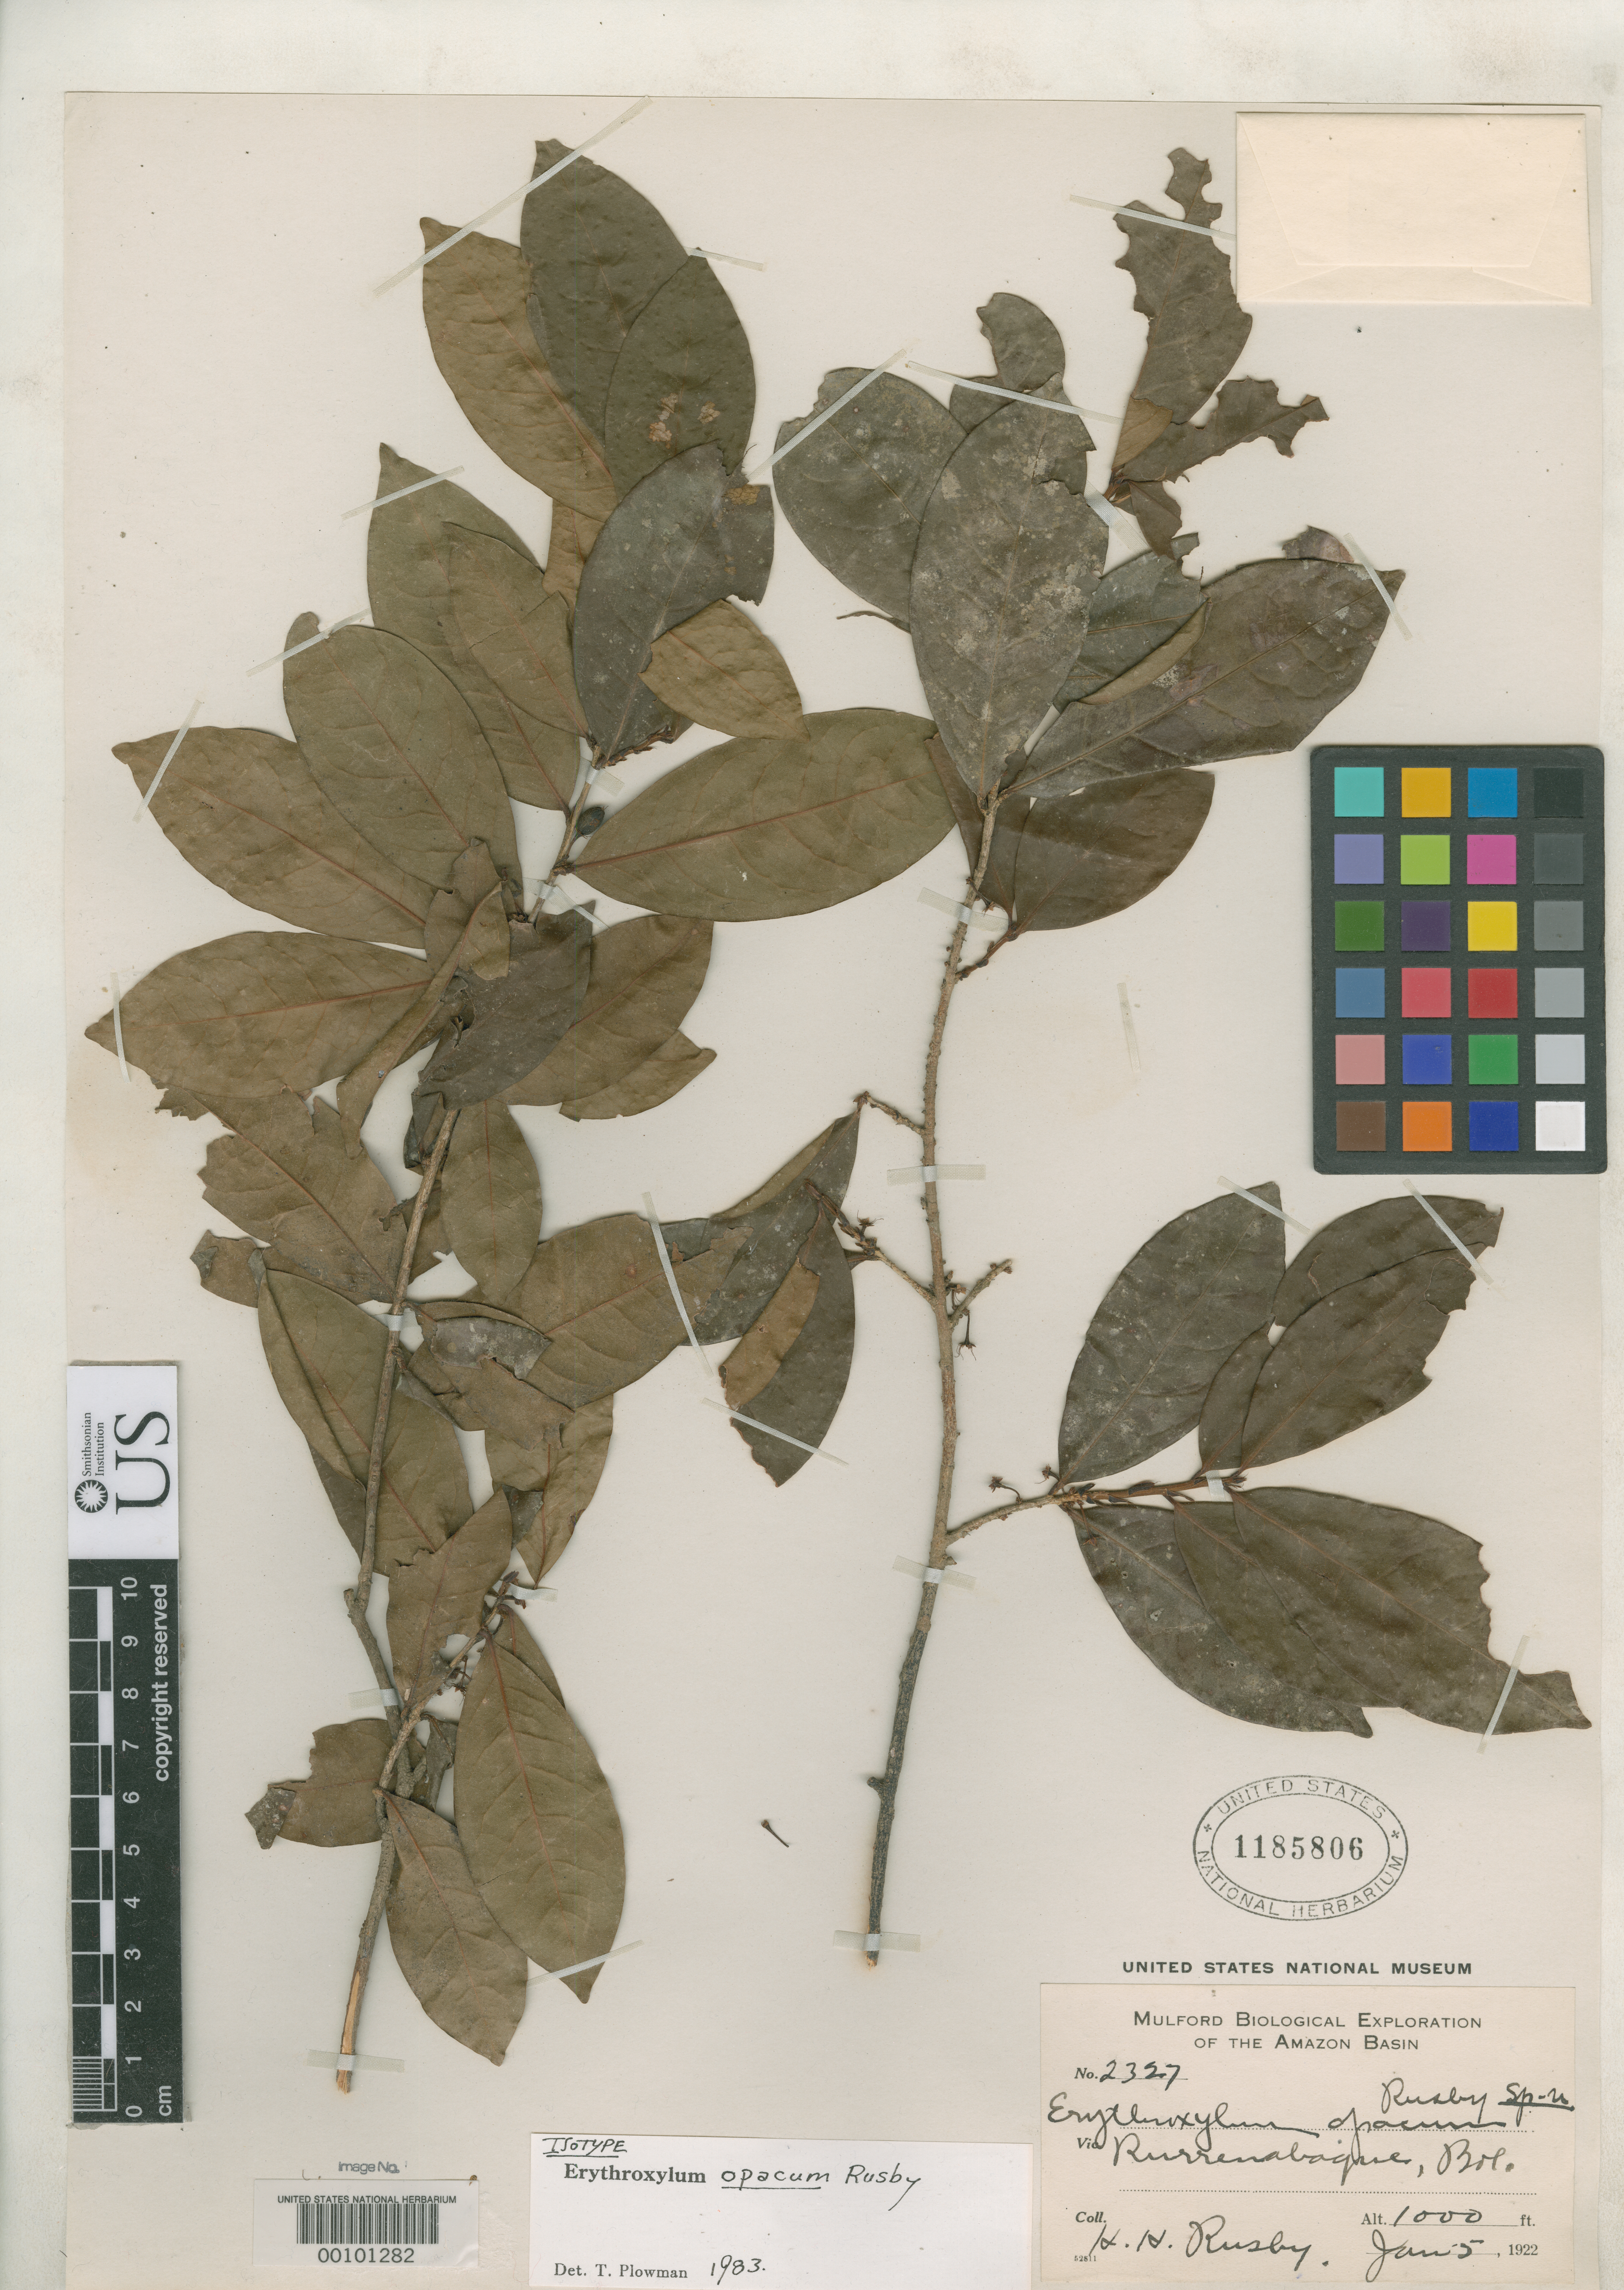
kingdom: Plantae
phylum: Tracheophyta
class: Magnoliopsida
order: Malpighiales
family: Erythroxylaceae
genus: Erythroxylum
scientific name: Erythroxylum opacum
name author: Rusby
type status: Isotype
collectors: H. H. Rusby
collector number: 2327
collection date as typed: Jan. 5, 1922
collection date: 1922-01-05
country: Bolivia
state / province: Beni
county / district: José Ballivián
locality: Rurrenabaque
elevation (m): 305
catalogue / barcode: US 1185806